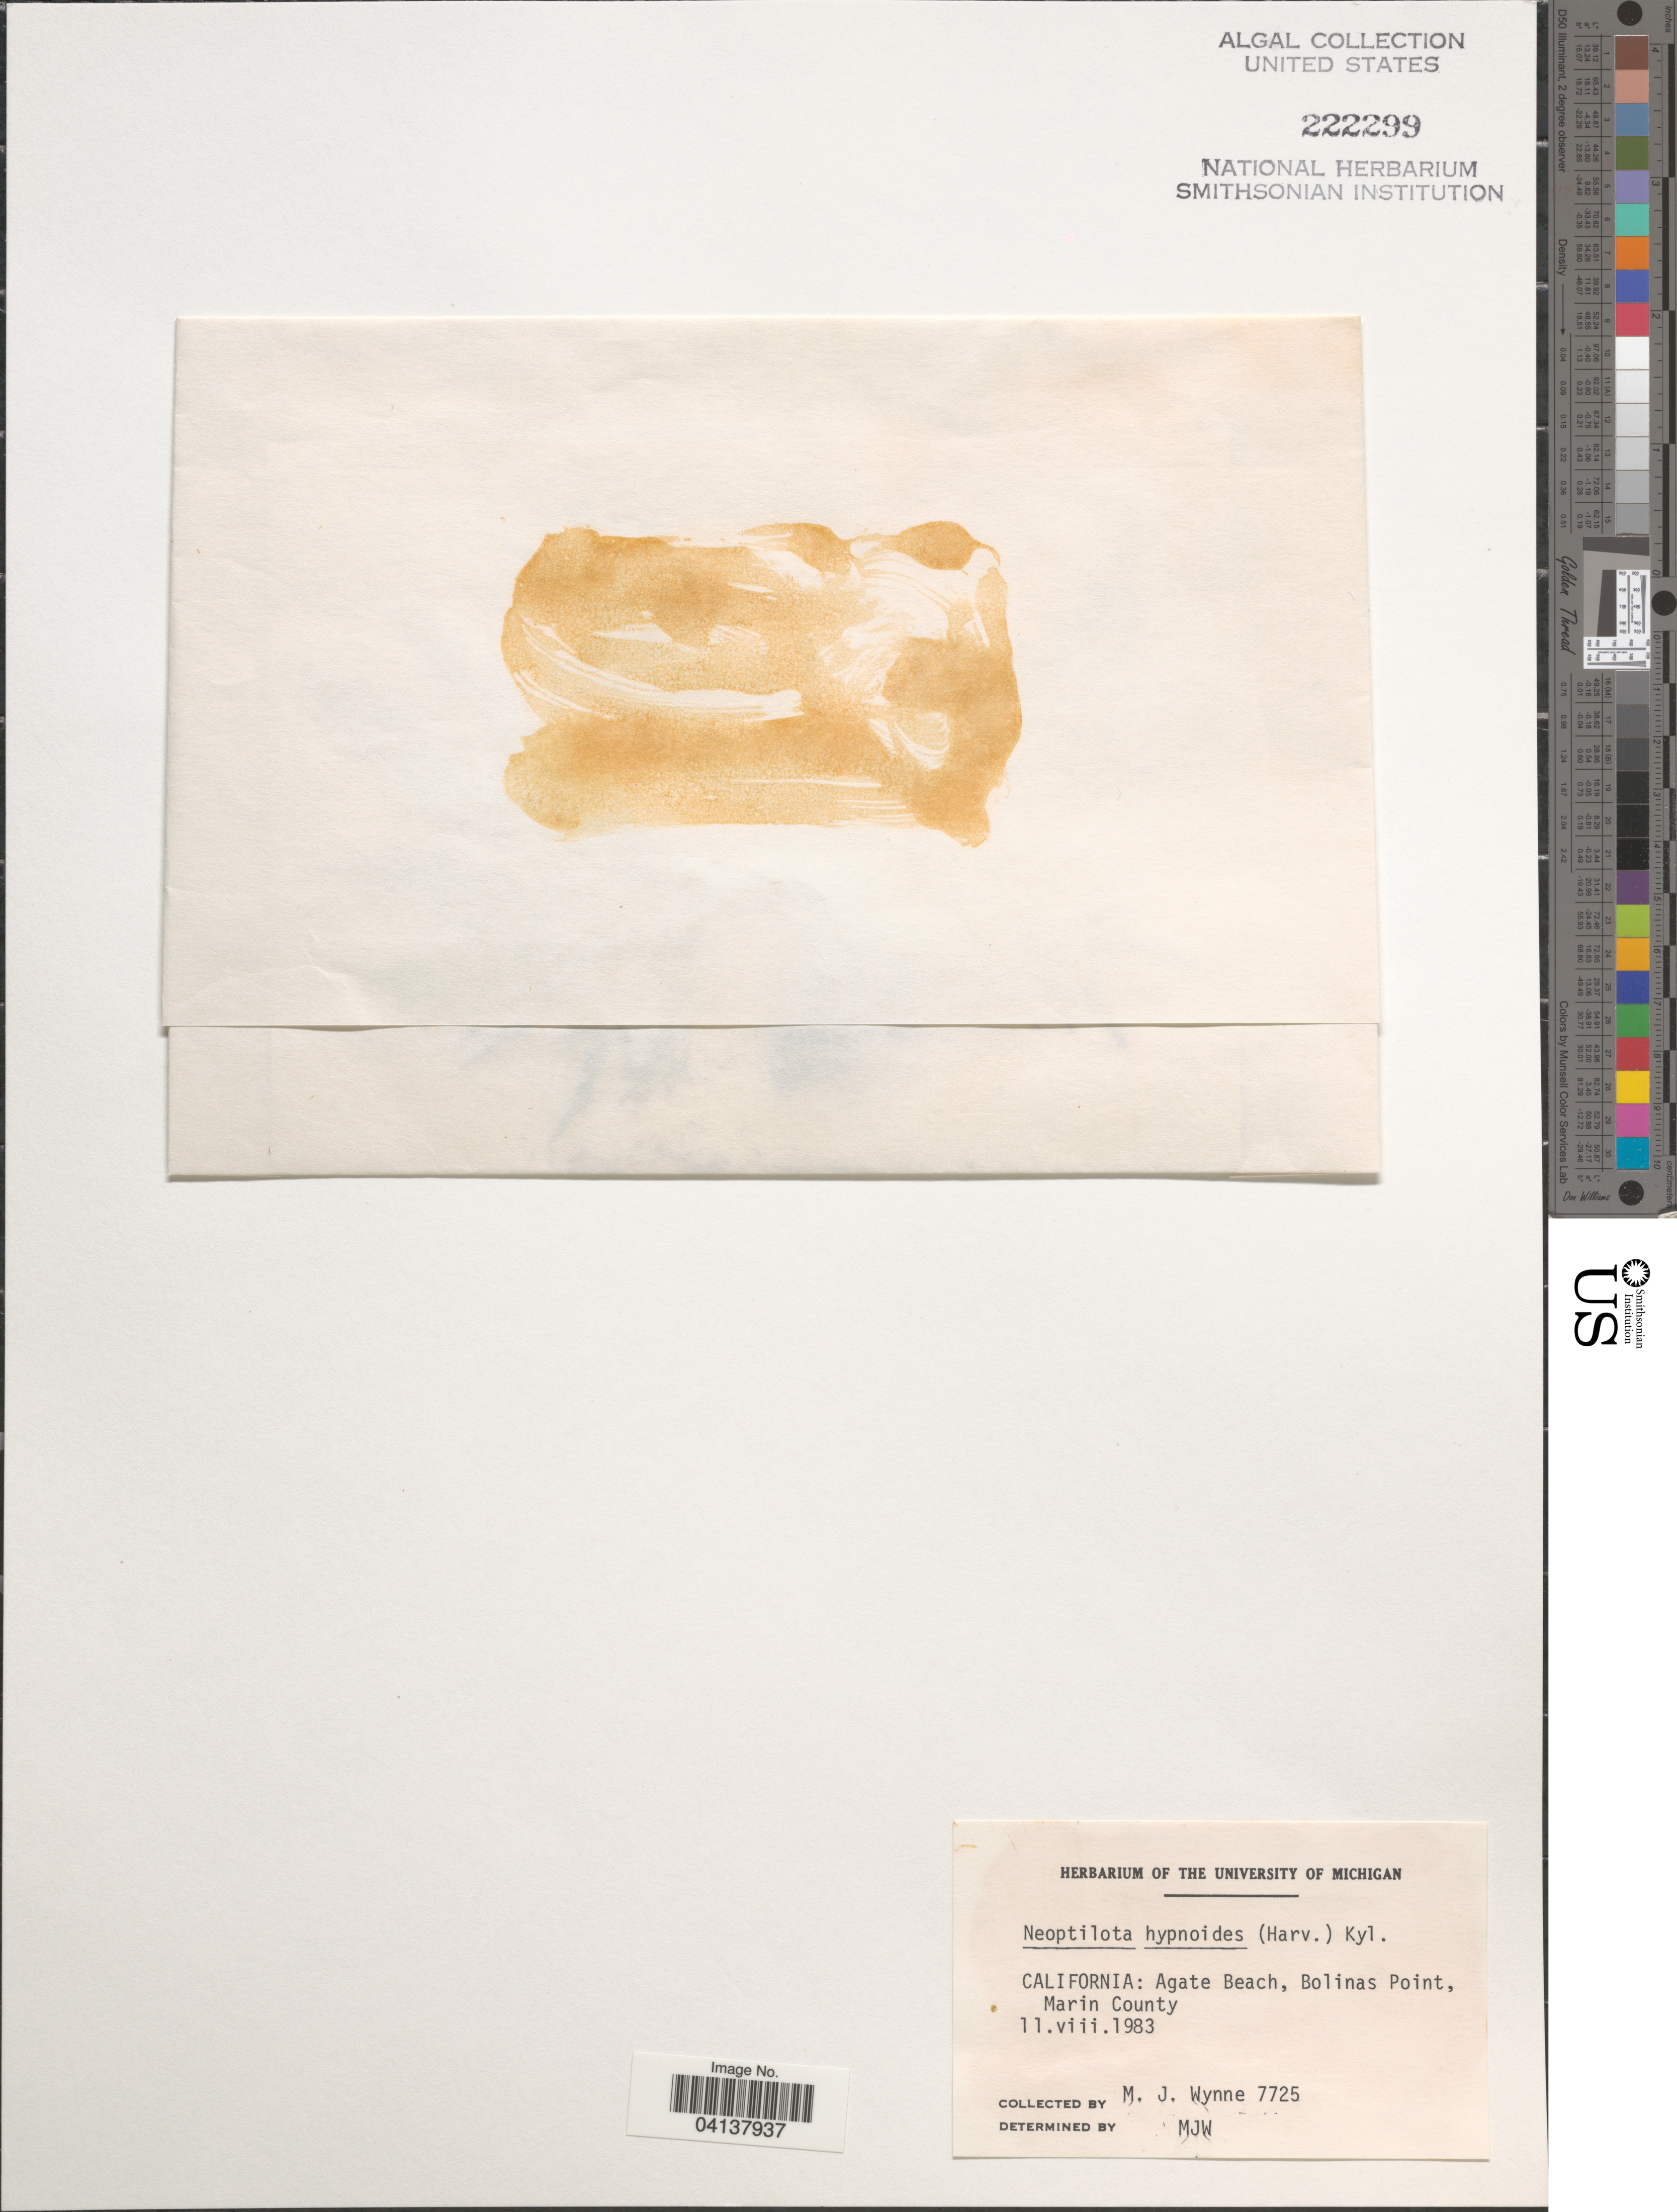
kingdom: Plantae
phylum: Rhodophyta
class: Florideophyceae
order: Ceramiales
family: Wrangeliaceae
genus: Ptilota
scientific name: Ptilota hypnoides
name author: Harv. in Hook. & Arn.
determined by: Algae name updating Project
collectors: M.J. Wynne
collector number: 7725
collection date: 1983-08-11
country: United States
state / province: California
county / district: Marin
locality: Agate Beach, Bolinas Point, Marin County.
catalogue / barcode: US 222299